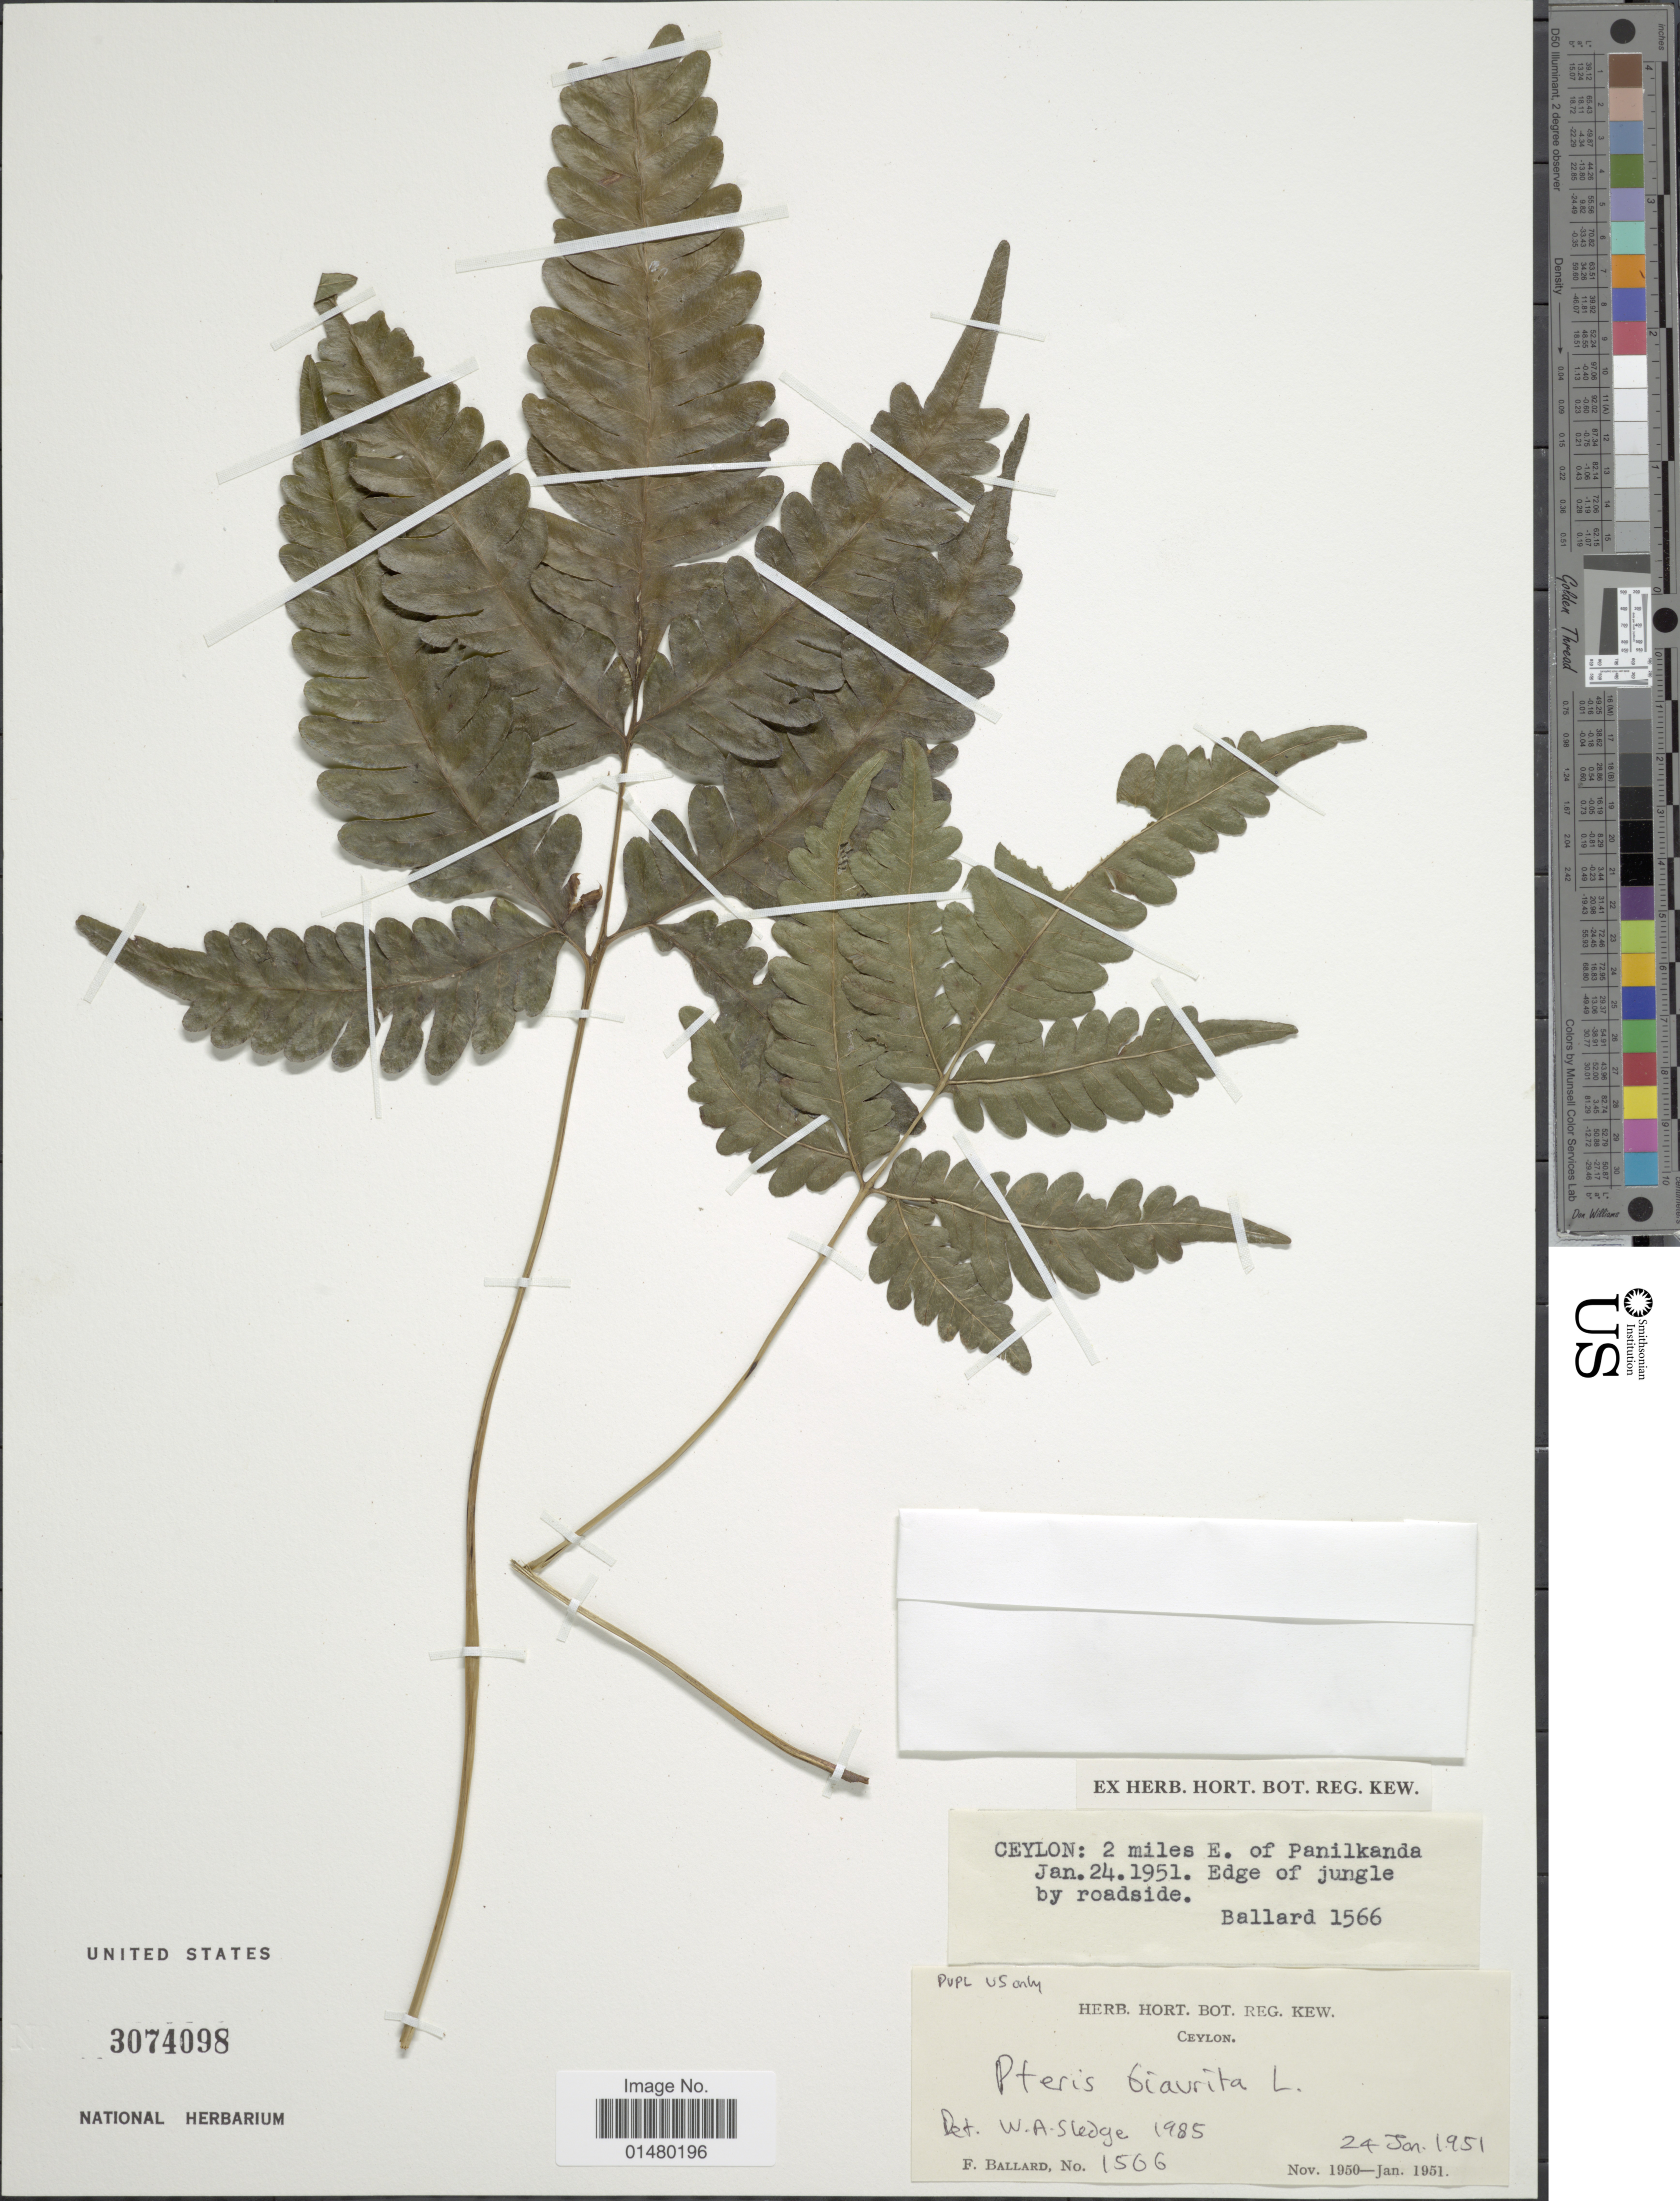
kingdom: Plantae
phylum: Tracheophyta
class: Polypodiopsida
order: Polypodiales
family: Pteridaceae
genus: Pteris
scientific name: Pteris biaurita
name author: L.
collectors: F. Ballard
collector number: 1566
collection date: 1951-01-24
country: Sri Lanka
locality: Ceylon: 2 miles E of Panilkanda. Edge of jungle by roadside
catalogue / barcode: US 3074098